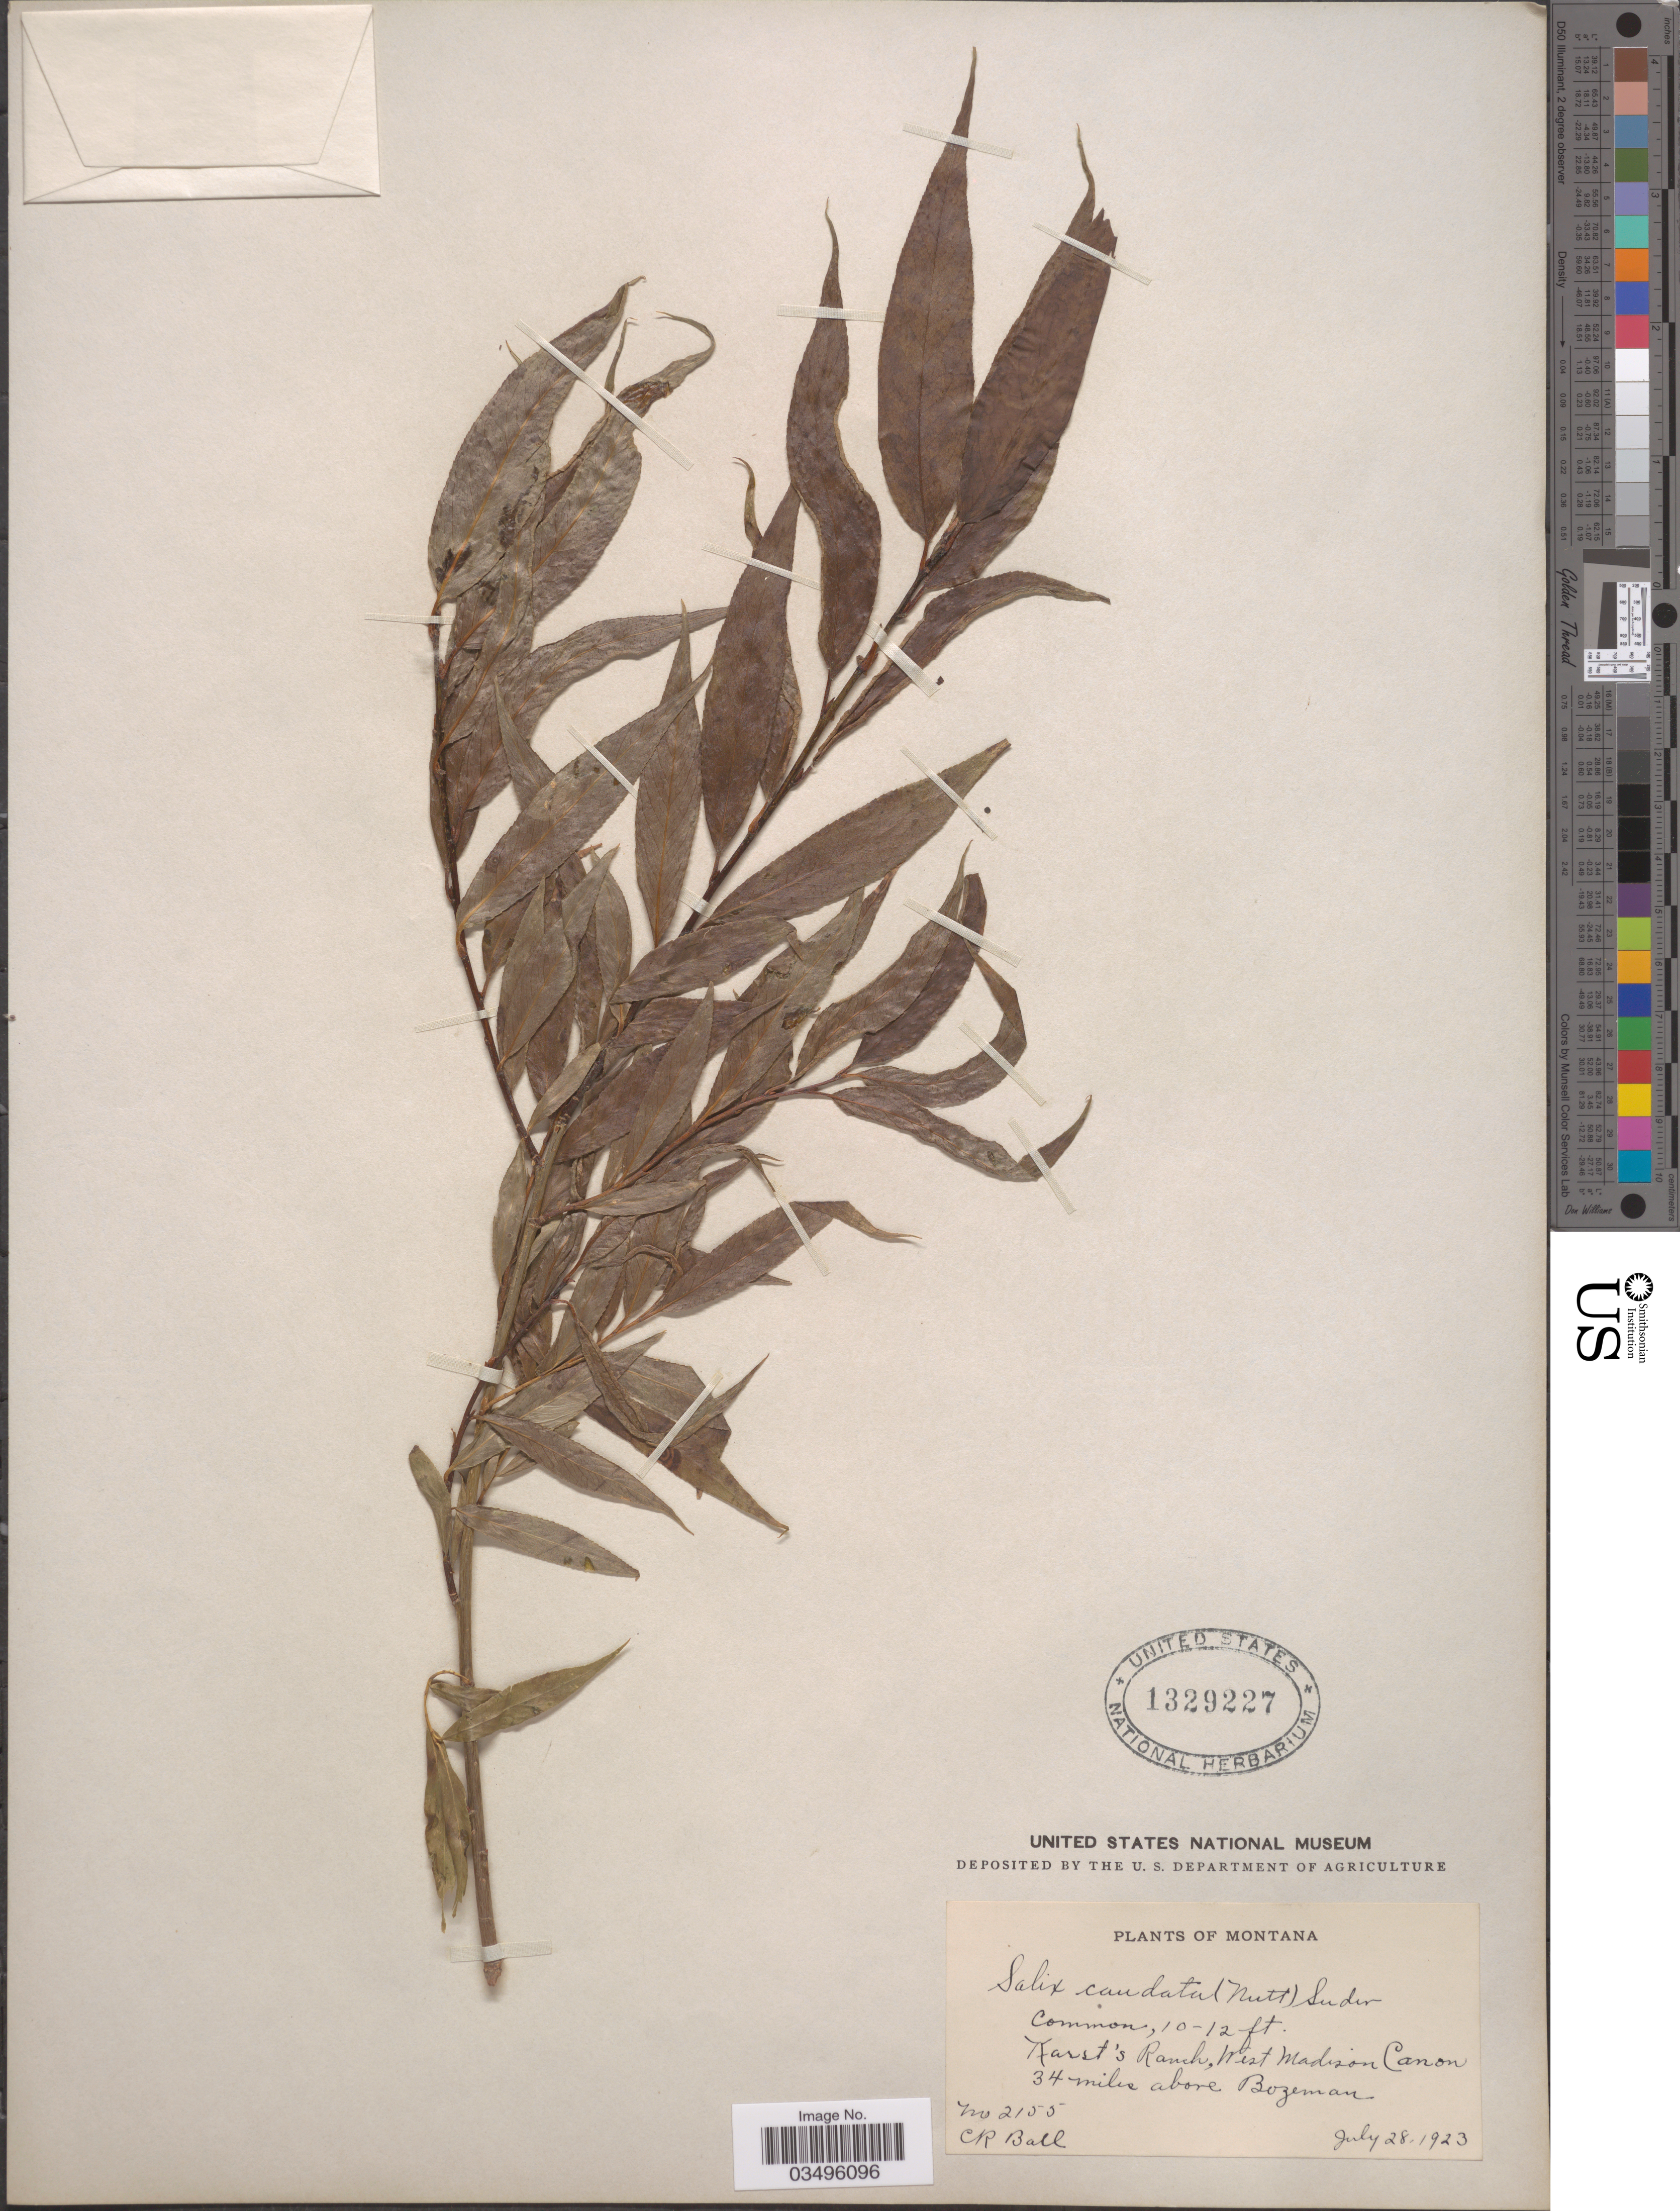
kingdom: Plantae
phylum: Tracheophyta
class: Magnoliopsida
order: Malpighiales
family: Salicaceae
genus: Salix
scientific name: Salix caudata var. parvifolia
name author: C.R. Ball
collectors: C. R. Ball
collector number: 2155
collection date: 1923-07-28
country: United States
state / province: Montana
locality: Karst's Ranch, West Madison Canon 34 miles above Bozeman.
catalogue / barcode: US 1329227